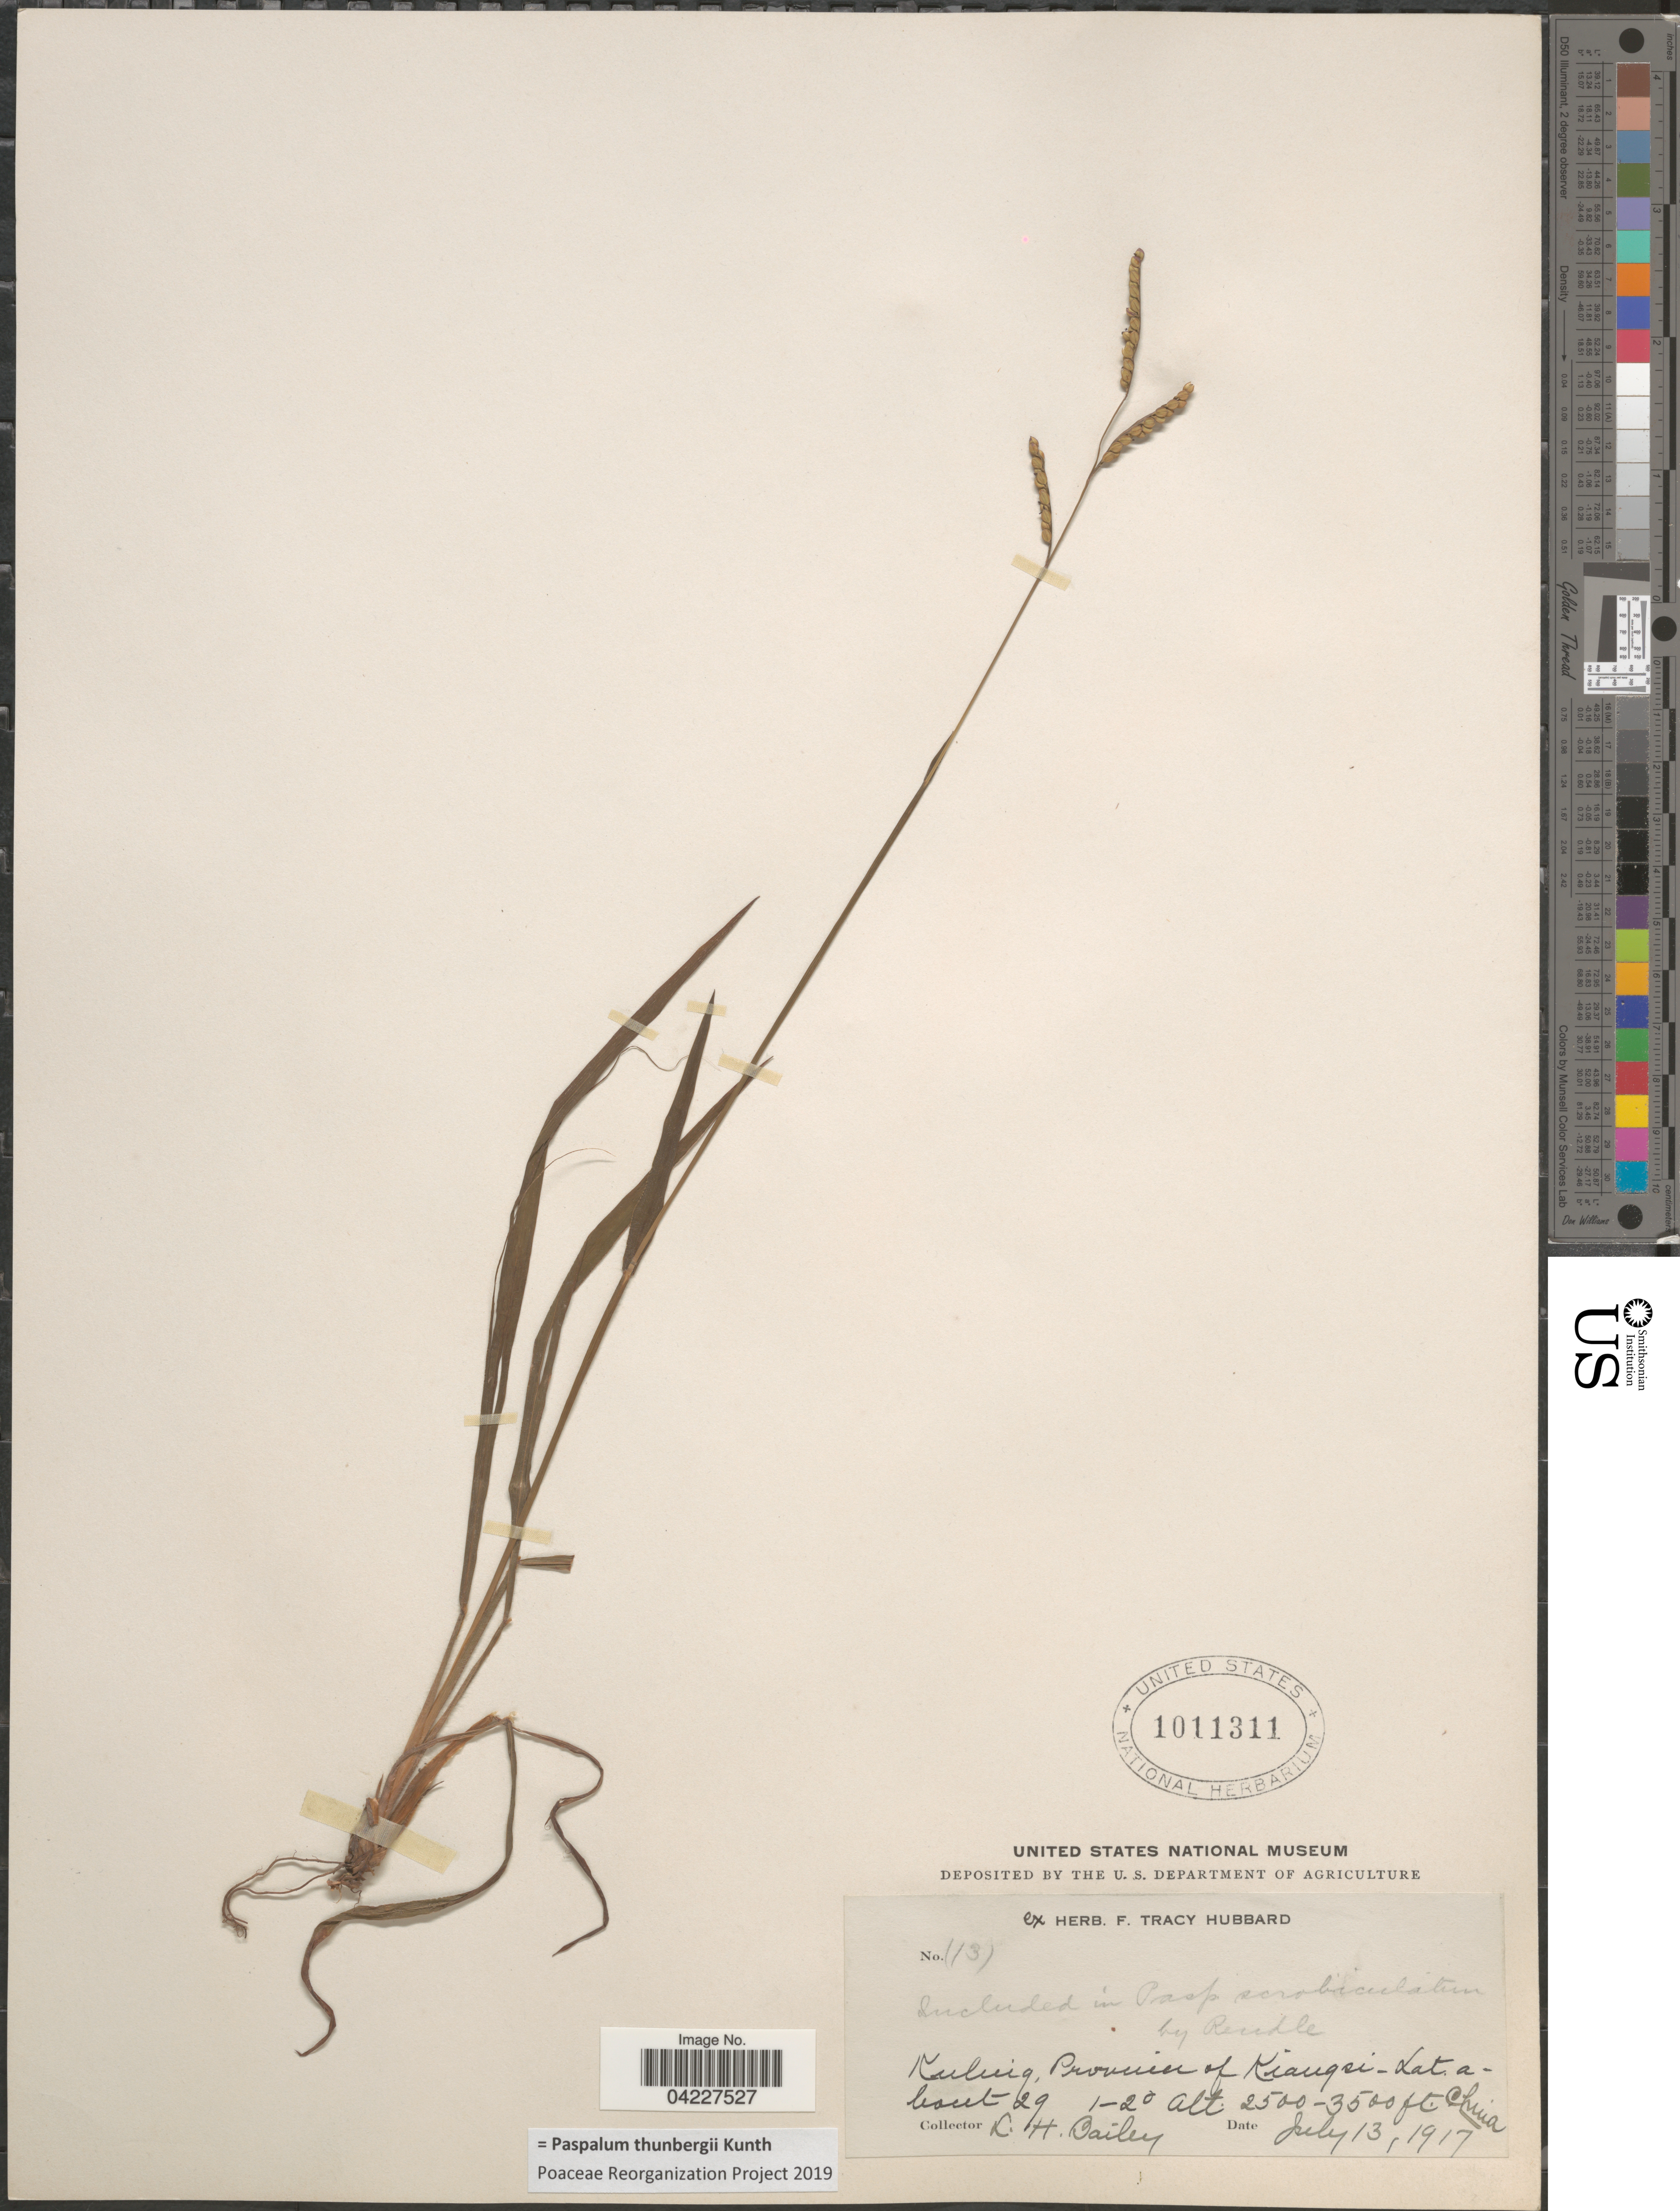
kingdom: Plantae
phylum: Tracheophyta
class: Liliopsida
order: Poales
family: Poaceae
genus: Paspalum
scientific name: Paspalum thunbergii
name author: Kunth ex Steud.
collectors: L. H. Bailey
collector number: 1131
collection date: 1917-07-13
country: China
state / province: Jiangxi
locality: Kuling, Province of Kiangsi.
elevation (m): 762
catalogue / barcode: US 1011311